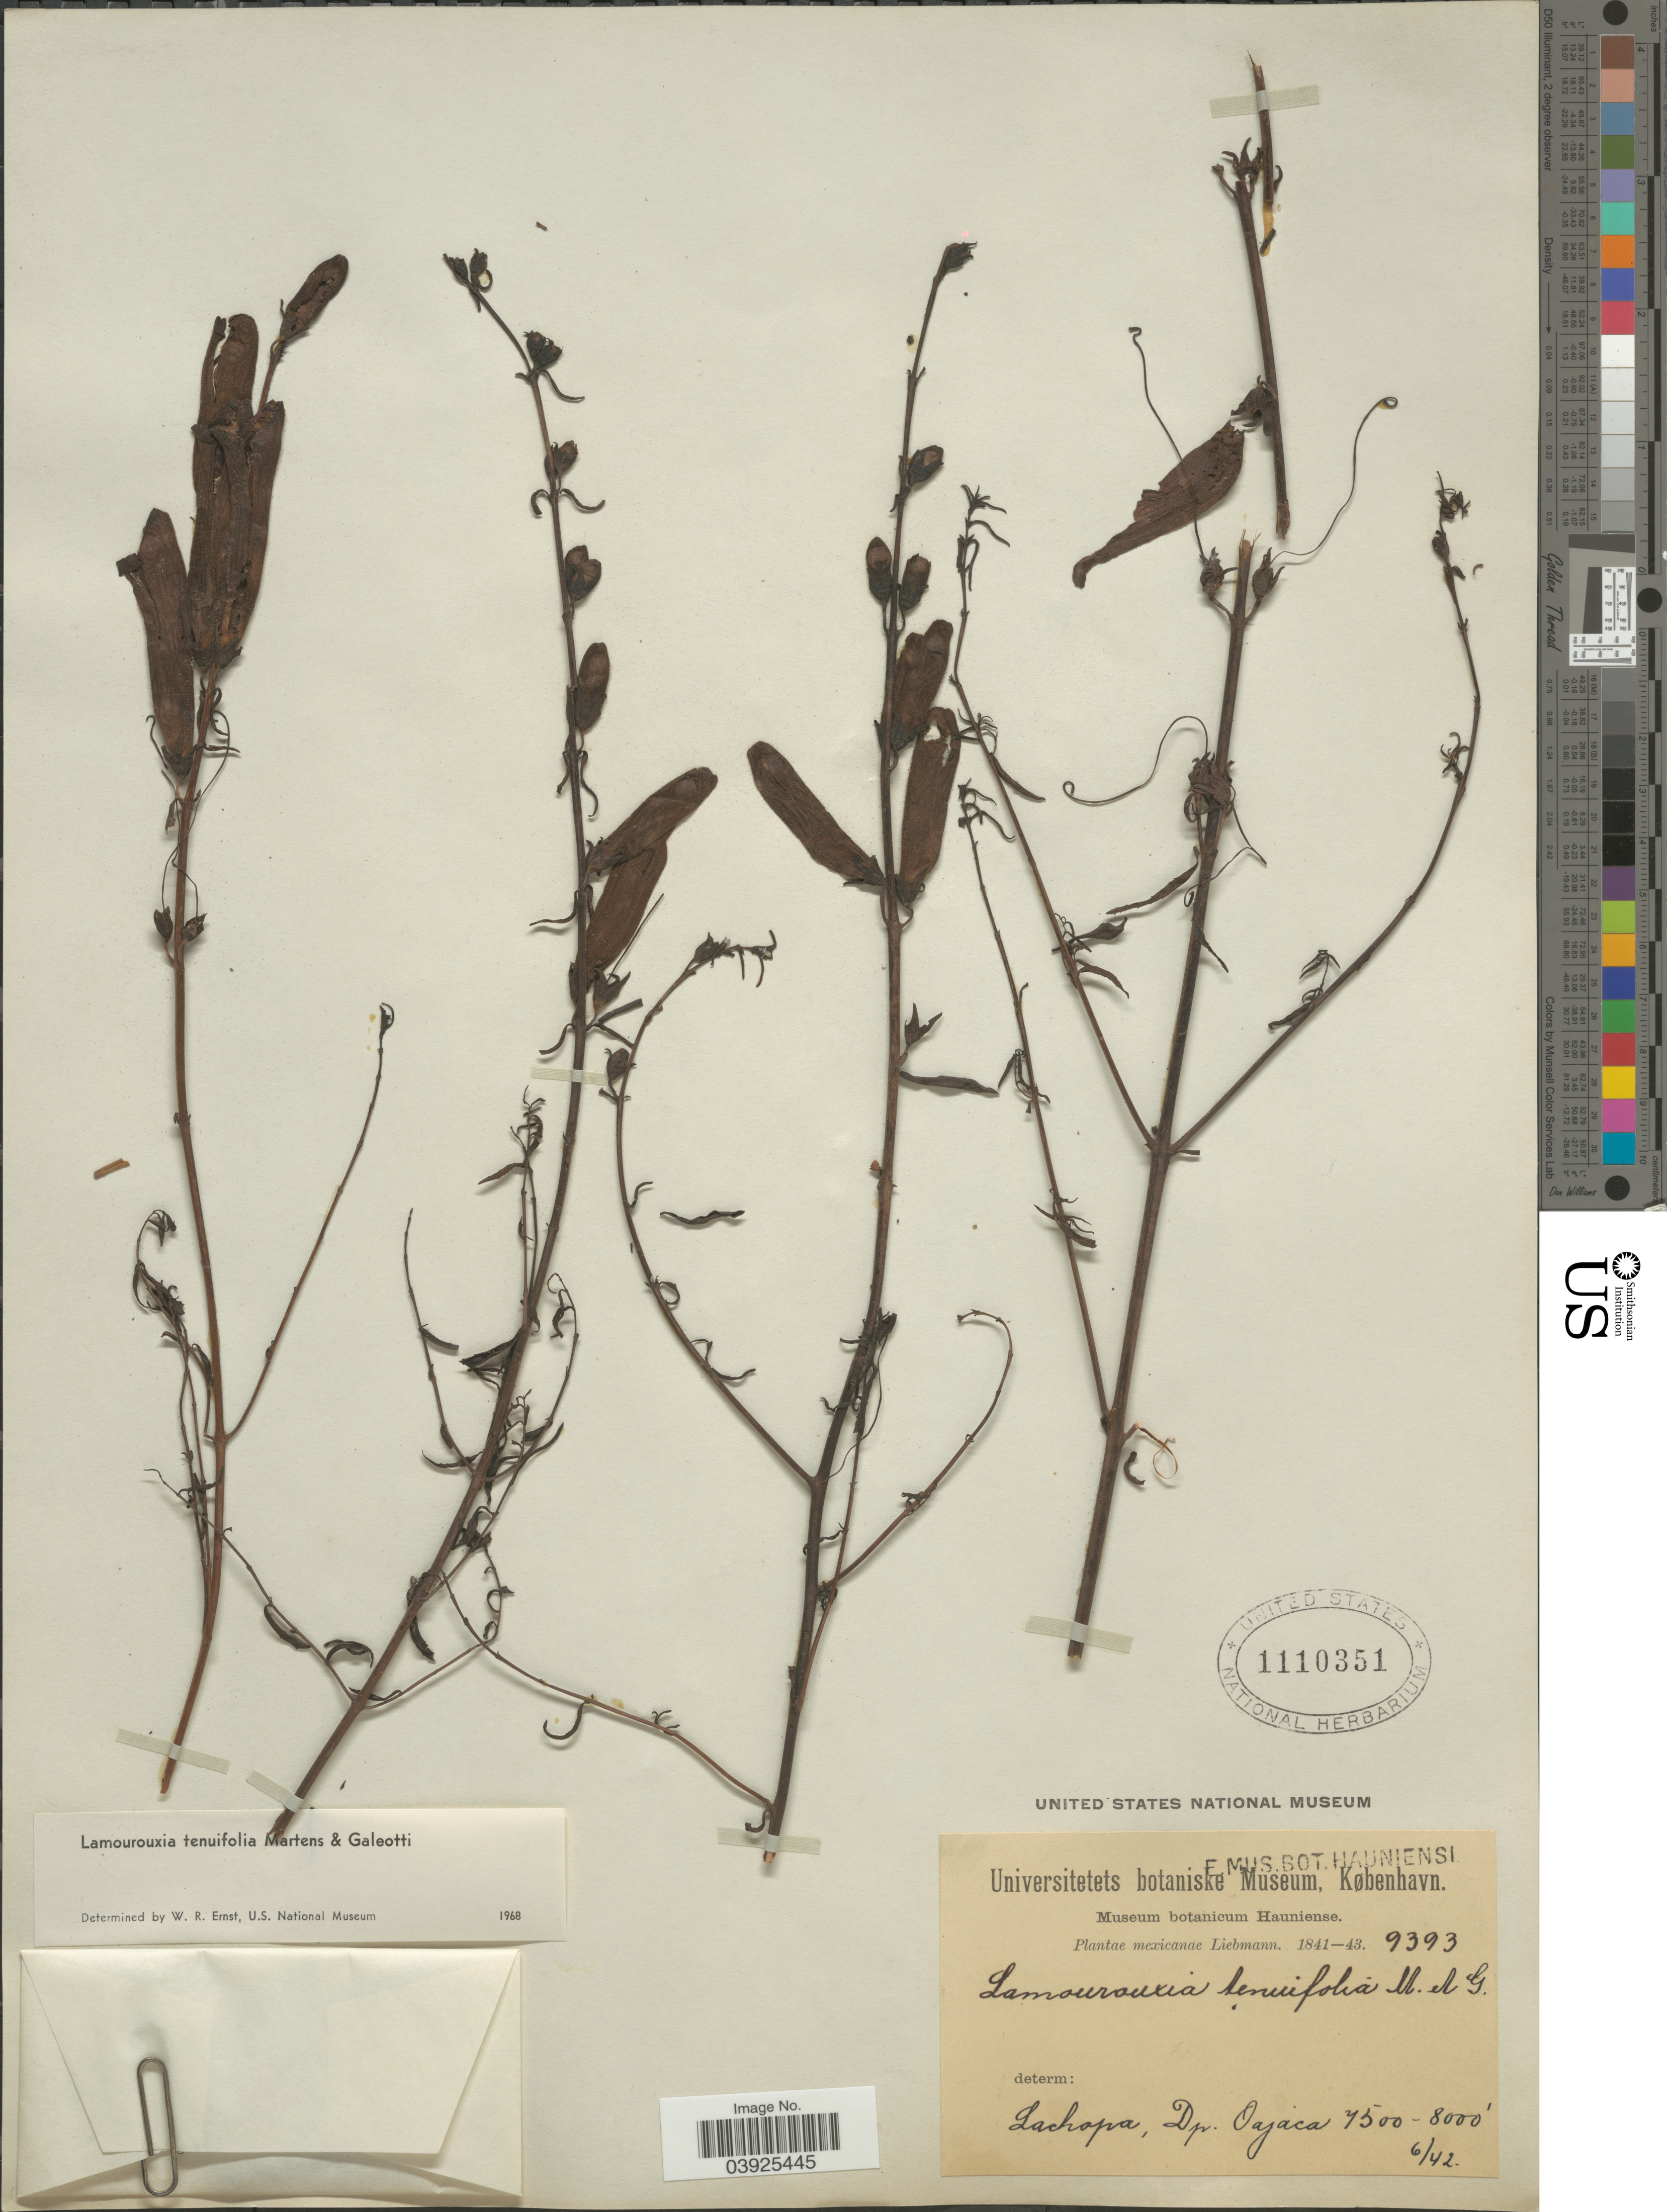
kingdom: Plantae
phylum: Tracheophyta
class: Magnoliopsida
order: Lamiales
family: Orobanchaceae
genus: Lamourouxia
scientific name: Lamourouxia tenuifolia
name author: M. Martens & Galeotti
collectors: Liebmann, --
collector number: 9393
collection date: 1842-06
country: Mexico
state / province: Oaxaca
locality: Lachopa, Dp. Oajaca.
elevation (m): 2286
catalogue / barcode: US 1110351